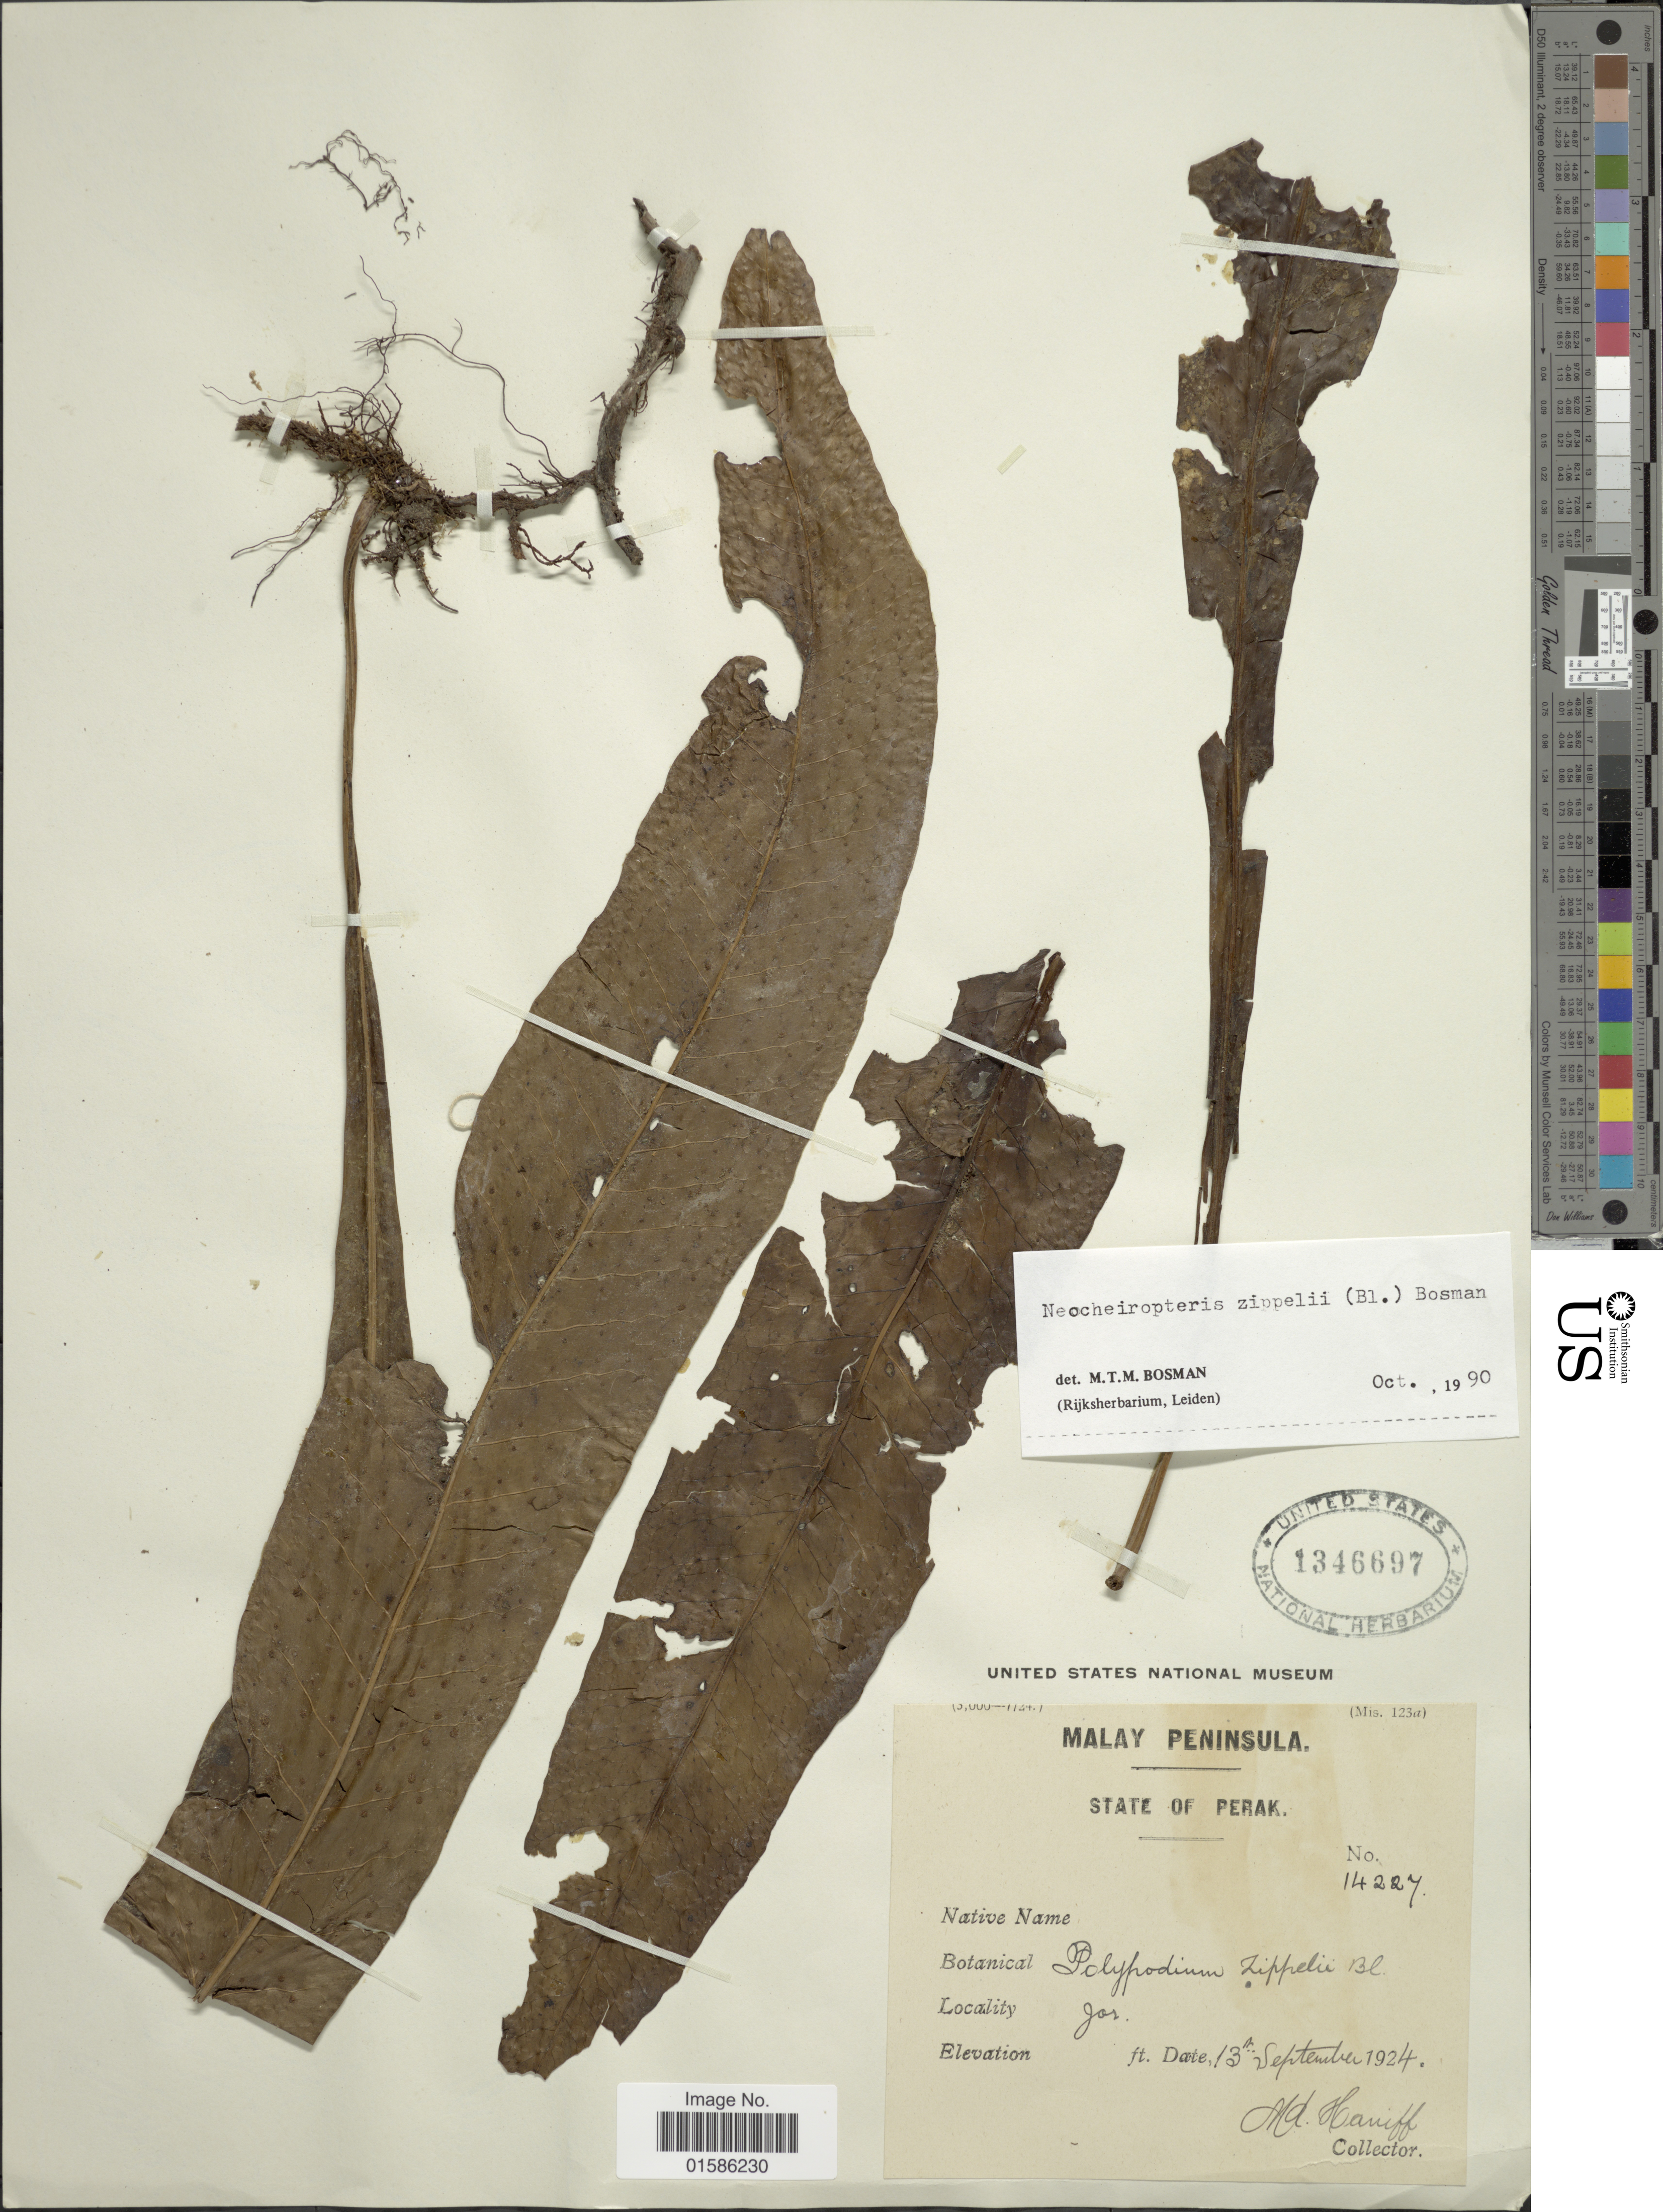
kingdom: Plantae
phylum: Tracheophyta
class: Polypodiopsida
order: Polypodiales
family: Polypodiaceae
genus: Microsorum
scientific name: Microsorum zippelii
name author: (Blume) Ching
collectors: -. Haniff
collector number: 14227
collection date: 1924-09-13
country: Malaysia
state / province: Perak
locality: Jor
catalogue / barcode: US 1346697